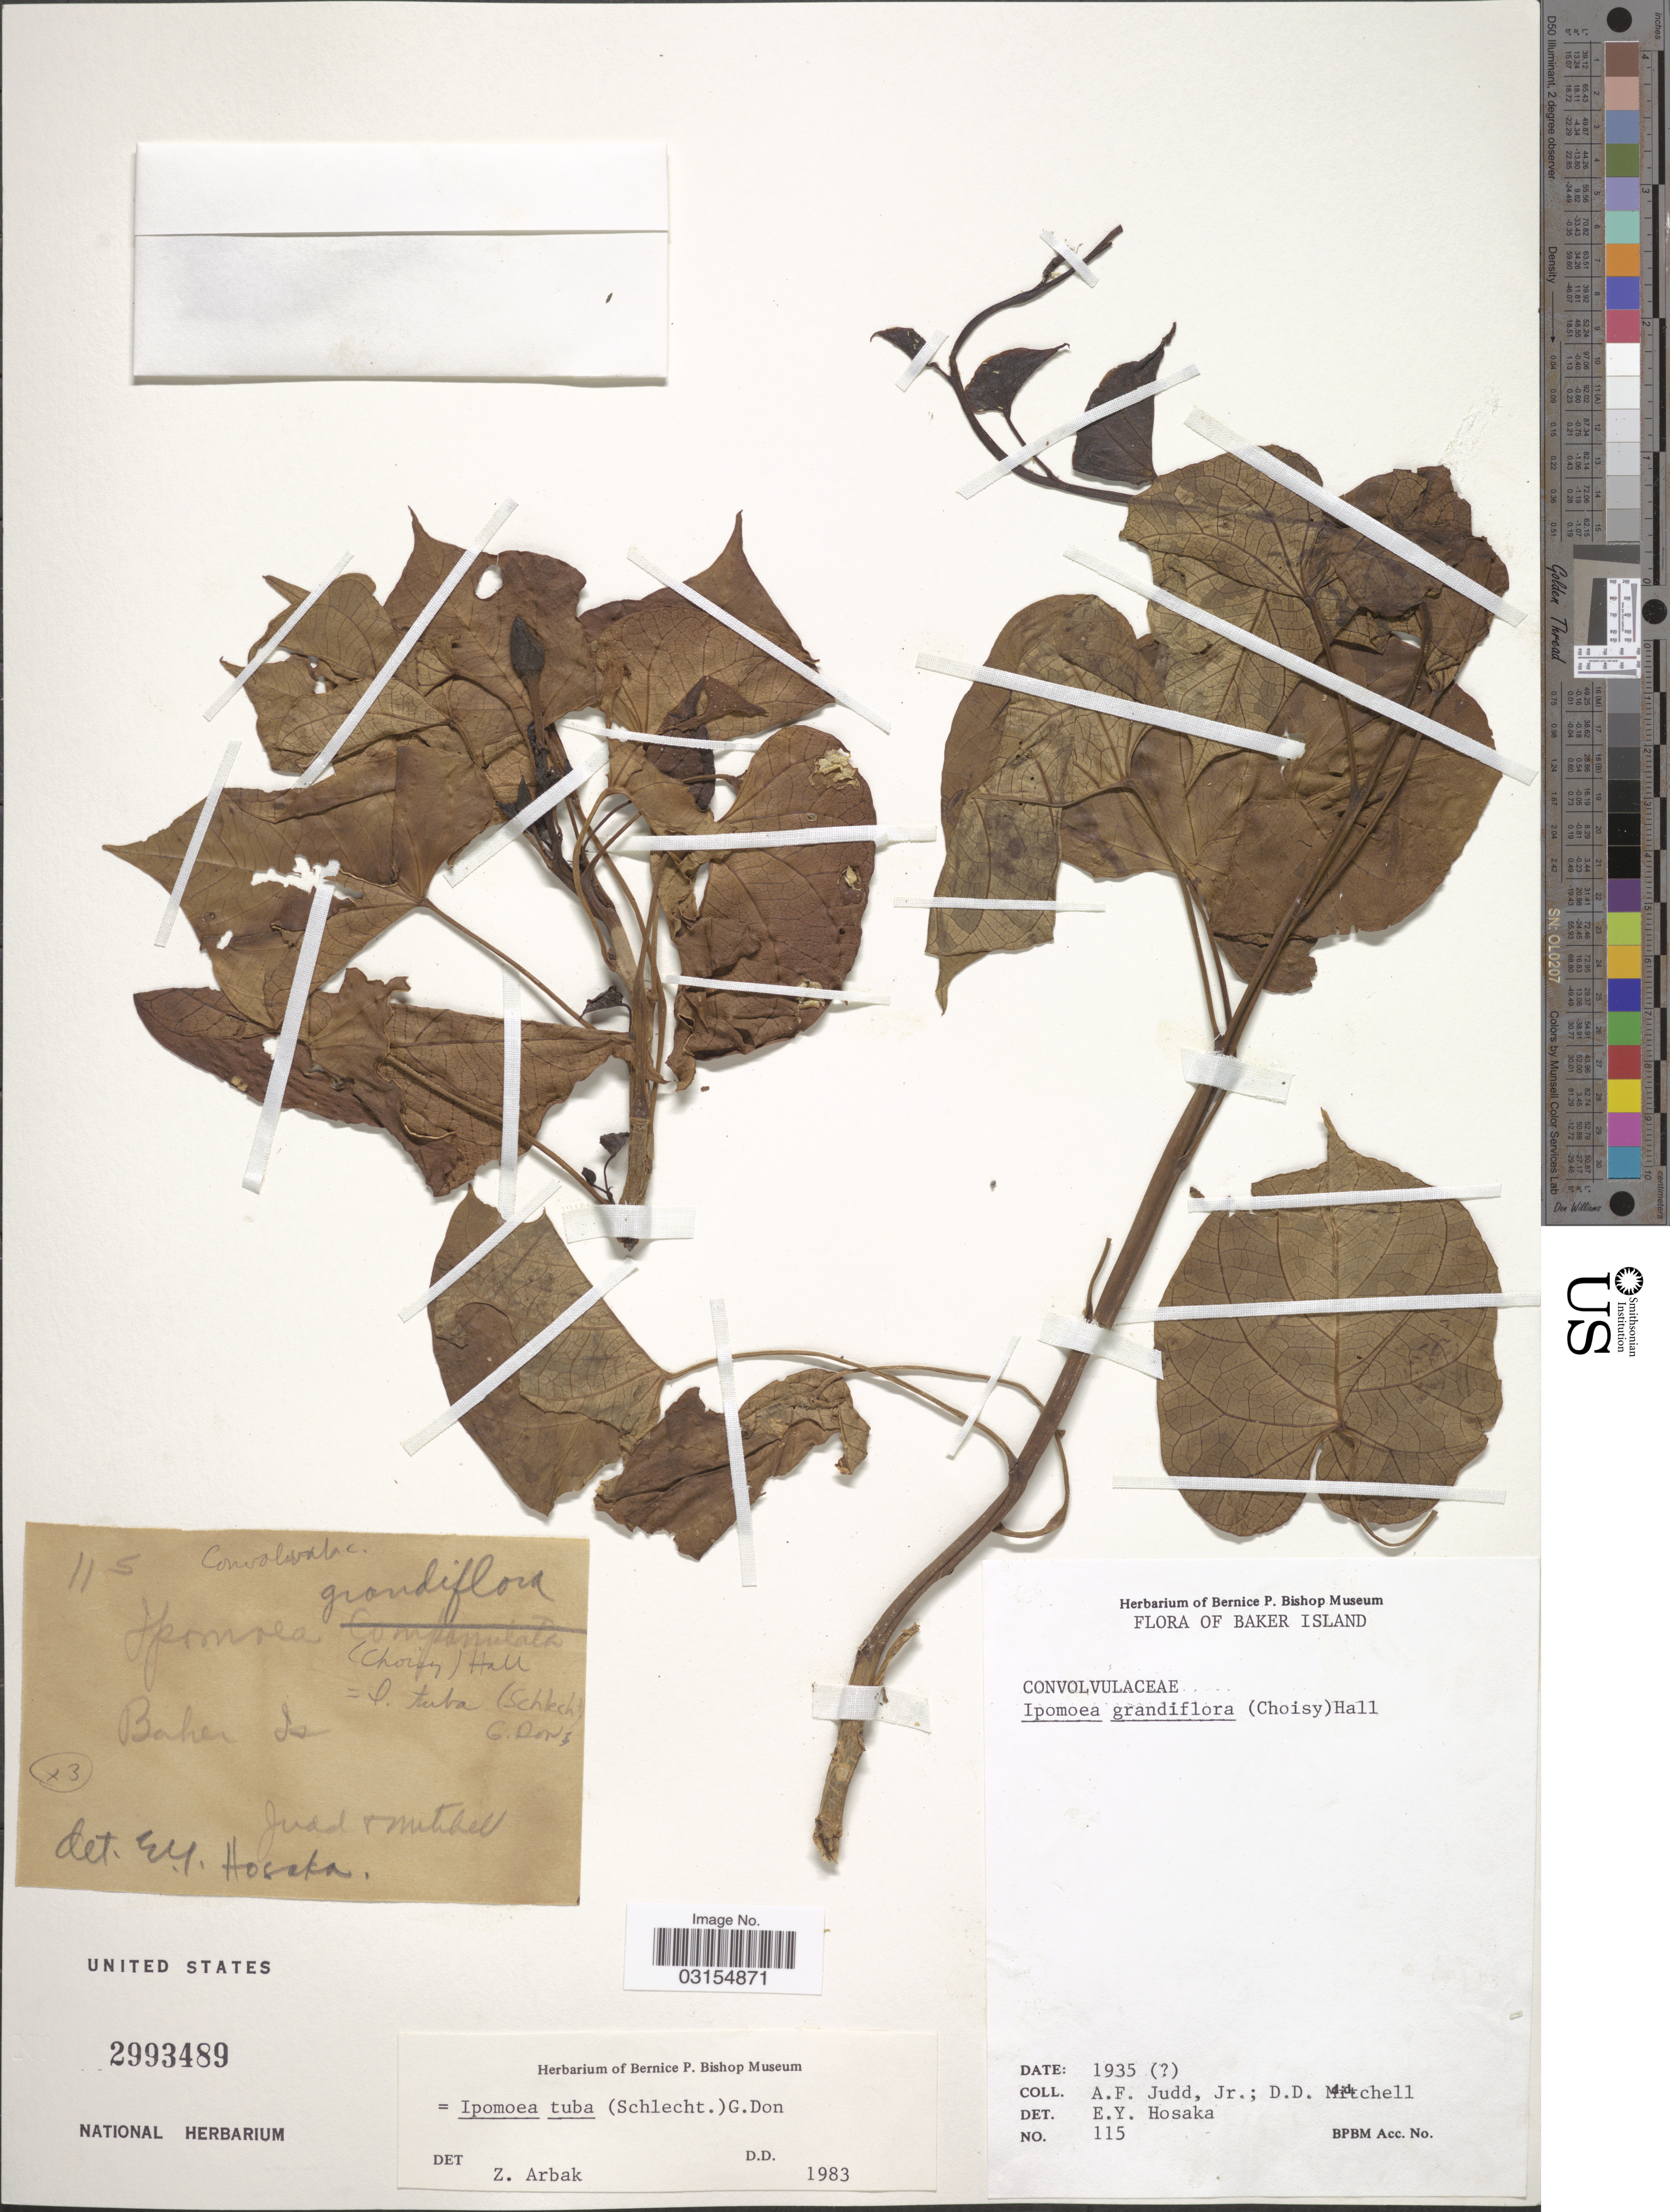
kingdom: Plantae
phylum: Tracheophyta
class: Magnoliopsida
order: Solanales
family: Convolvulaceae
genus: Ipomoea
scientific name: Ipomoea violacea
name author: L.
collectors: A. Judd & D. D. Mitchell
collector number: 115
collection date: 1935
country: U.S. Administered Pacific Islands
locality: Baker Island.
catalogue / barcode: US 2993489